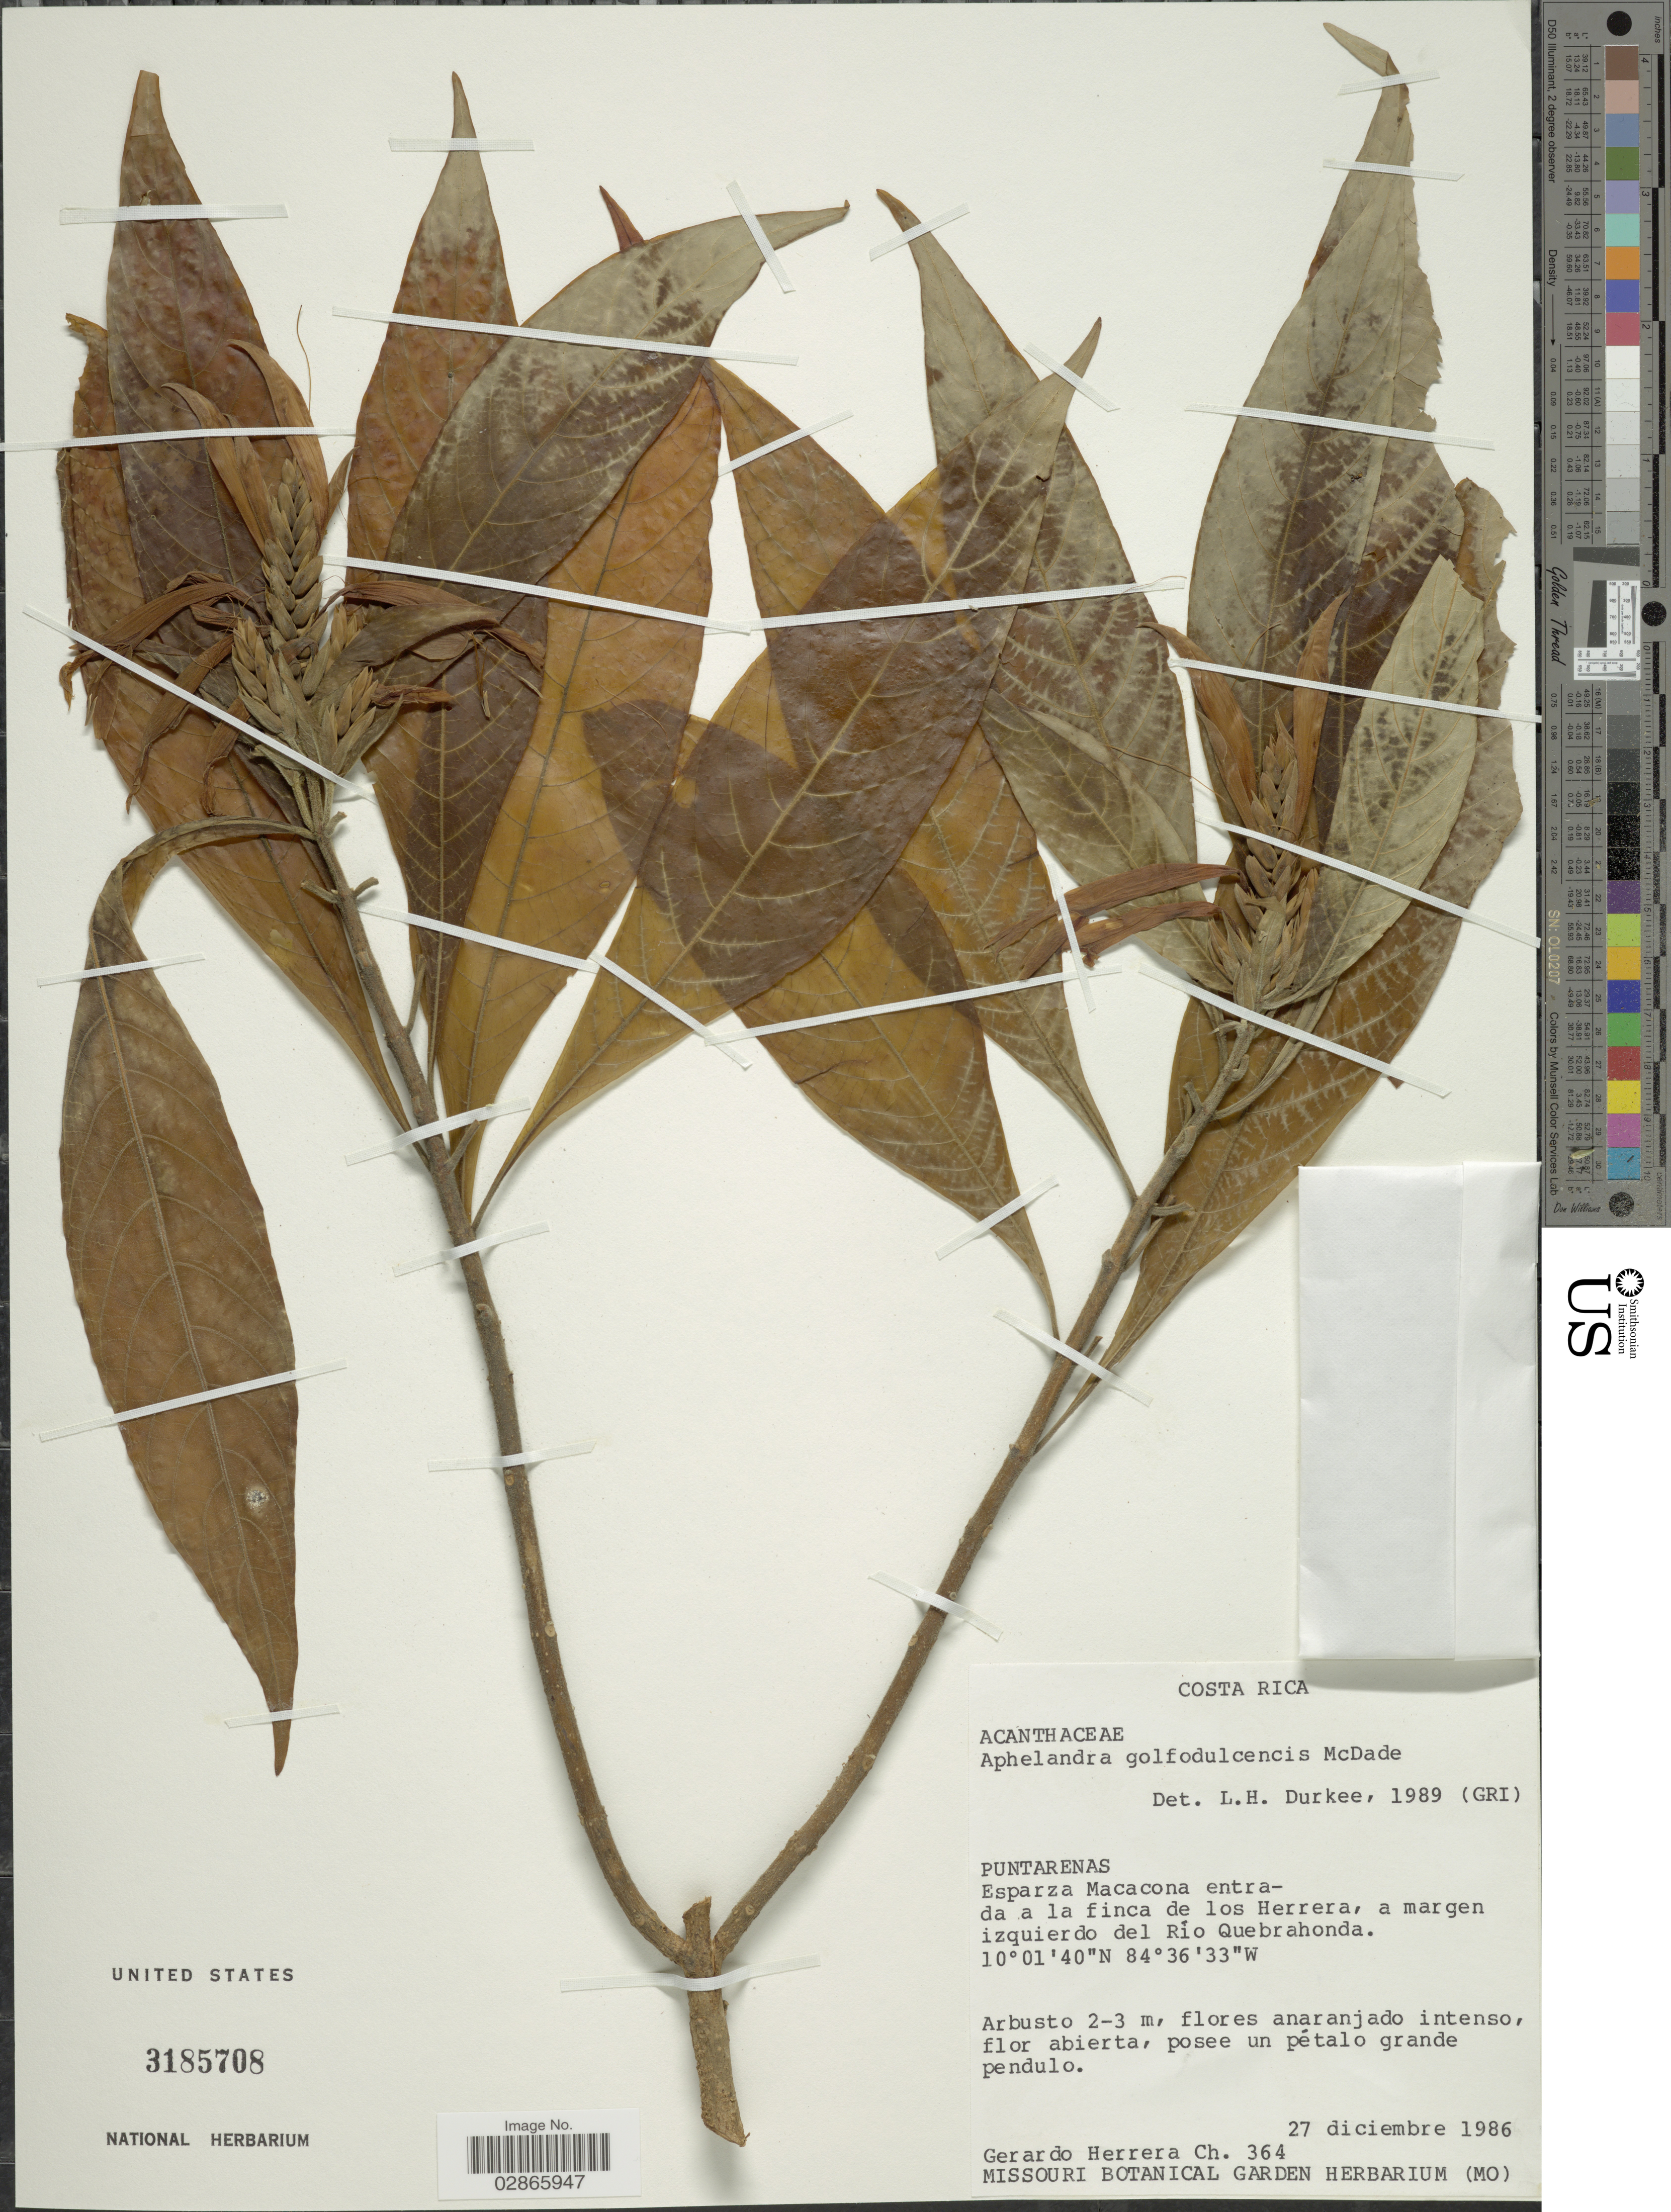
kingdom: Plantae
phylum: Tracheophyta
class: Magnoliopsida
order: Lamiales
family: Acanthaceae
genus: Aphelandra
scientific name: Aphelandra golfodulcensis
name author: McDade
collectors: G. Herrera Ch.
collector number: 364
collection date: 1986-12-27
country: Costa Rica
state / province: Puntarenas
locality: Esparza Macacona entrada a la finca de los Herrera, a margen izquierdo del Río Quebrahonda.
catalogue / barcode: US 3185708